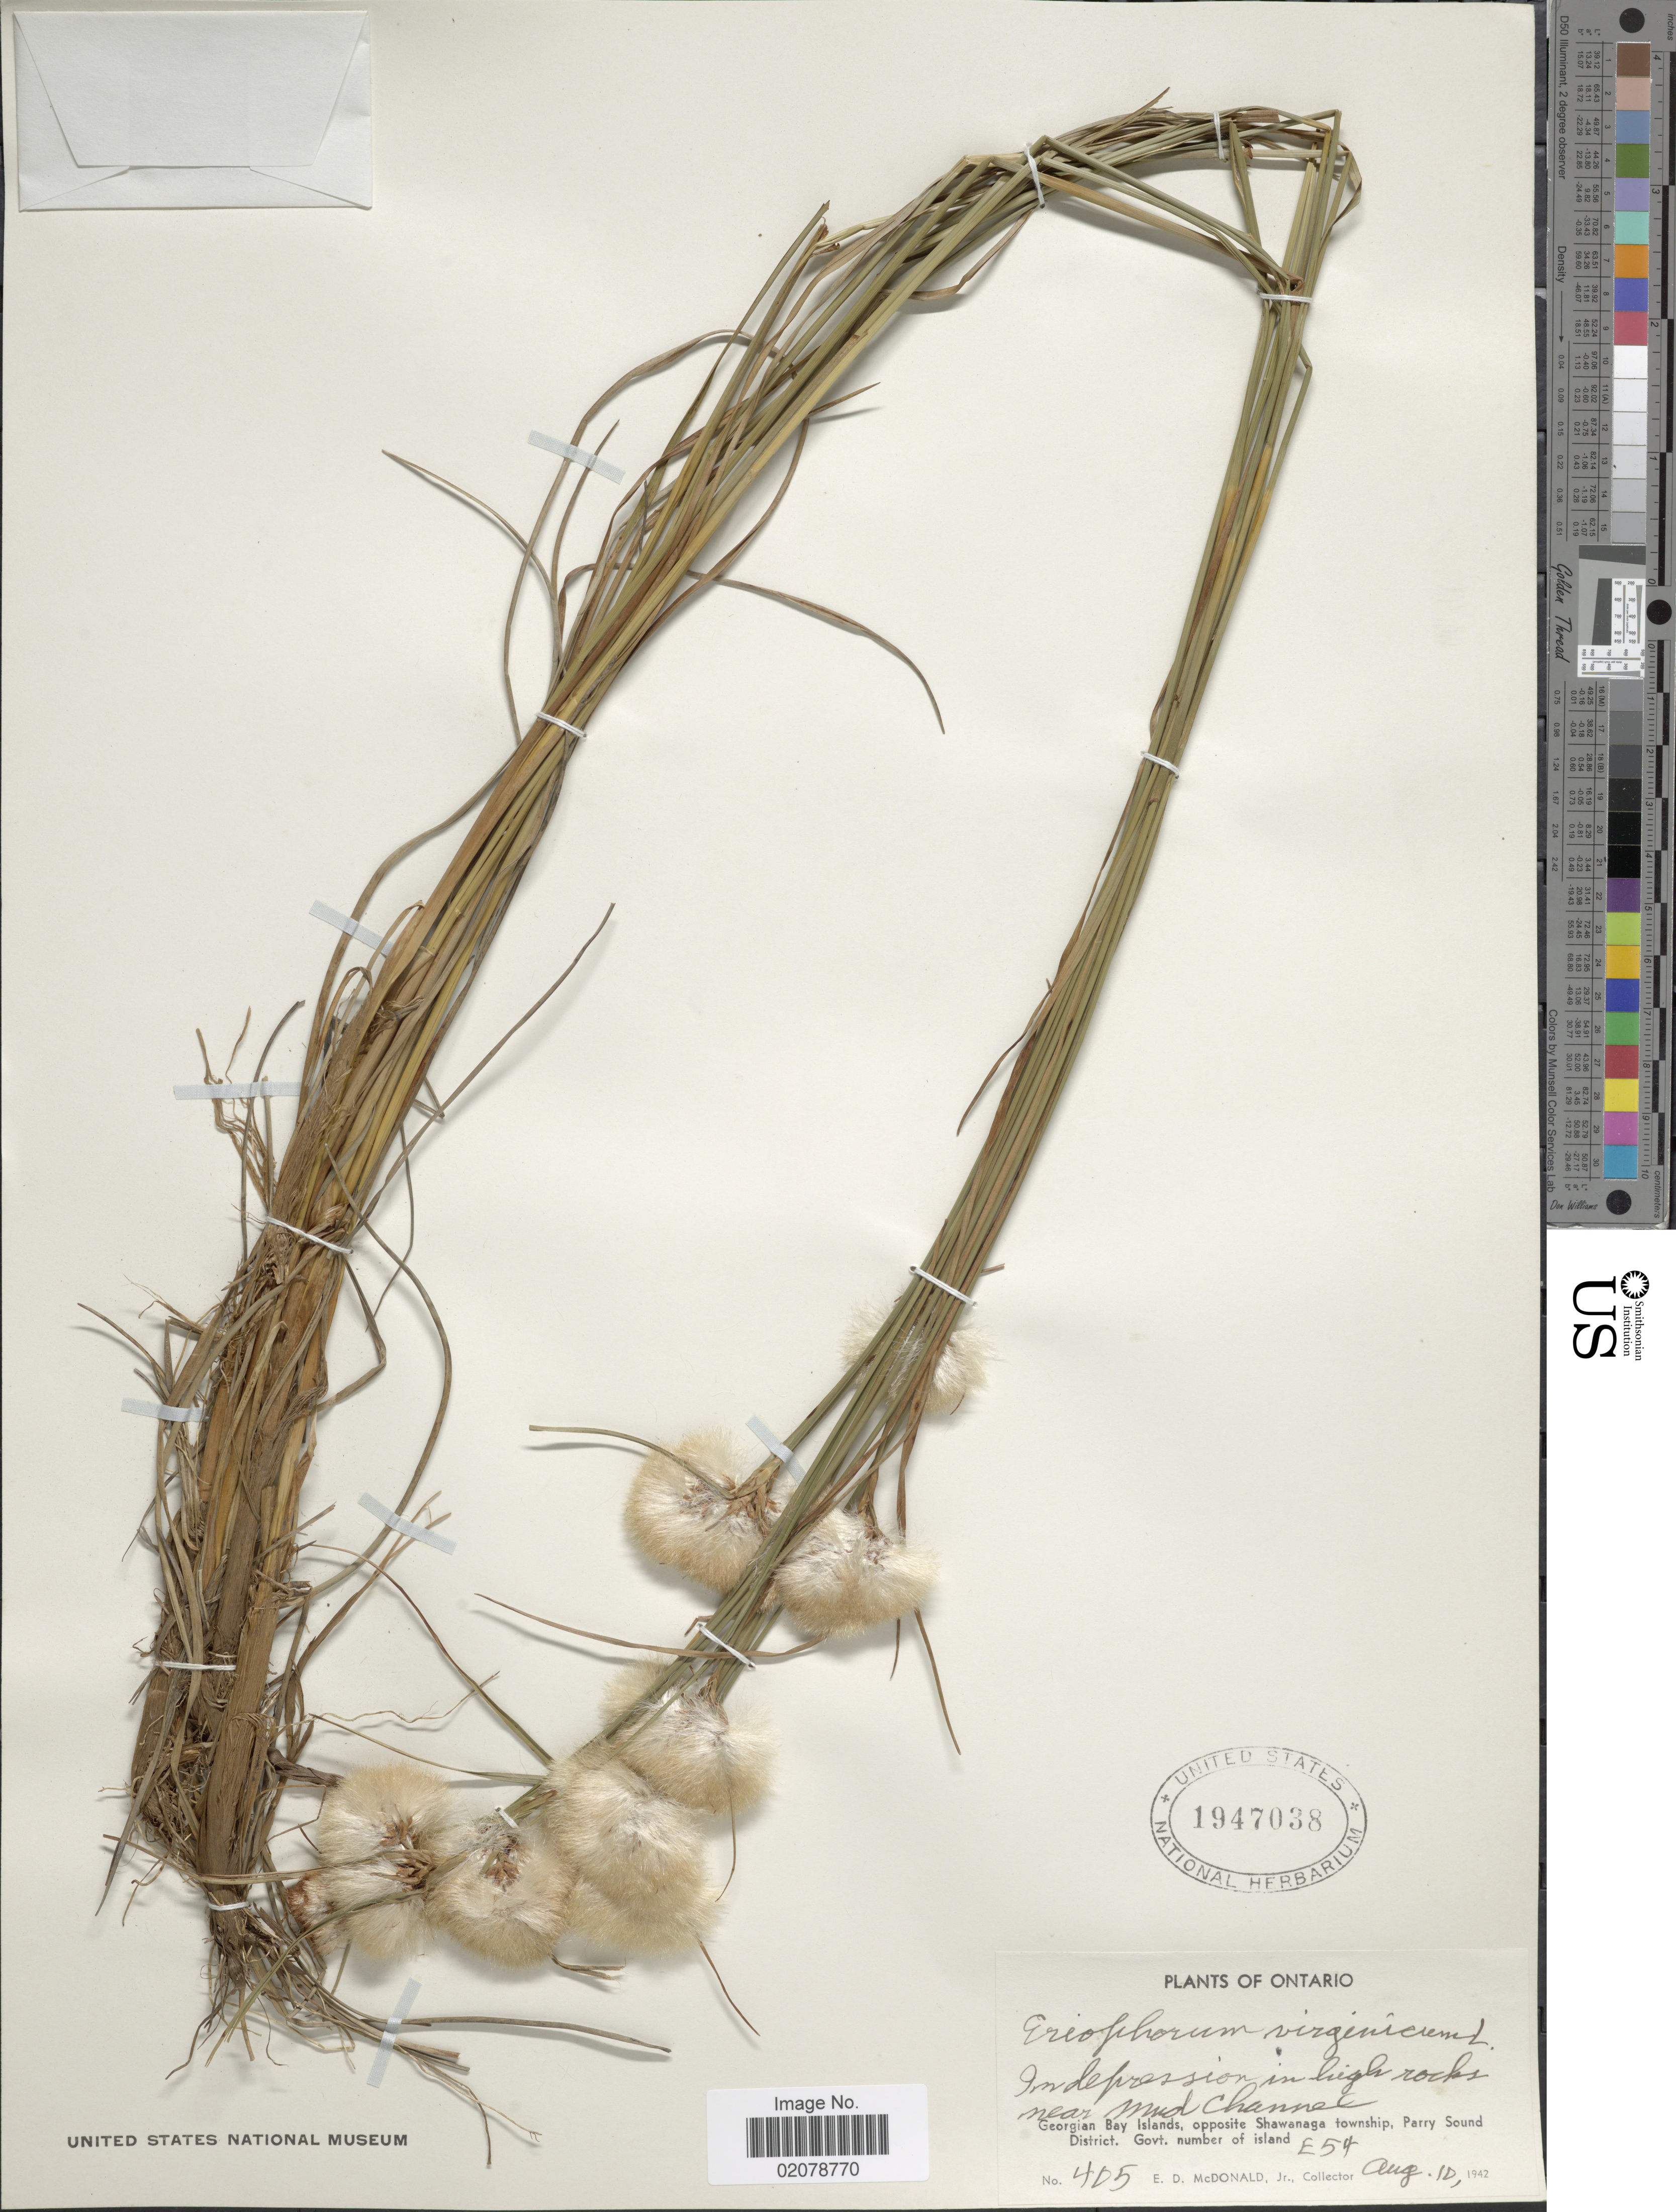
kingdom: Plantae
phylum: Tracheophyta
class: Liliopsida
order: Poales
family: Cyperaceae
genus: Eriophorum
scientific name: Eriophorum virginicum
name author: L.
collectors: E. D. McDonald Jr.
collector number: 405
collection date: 1942-08-10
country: Canada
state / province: Ontario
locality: Near Mud Channel. Georgian Bay Islands, opposite Shawanaga township, Parry Sound District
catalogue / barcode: US 1947038